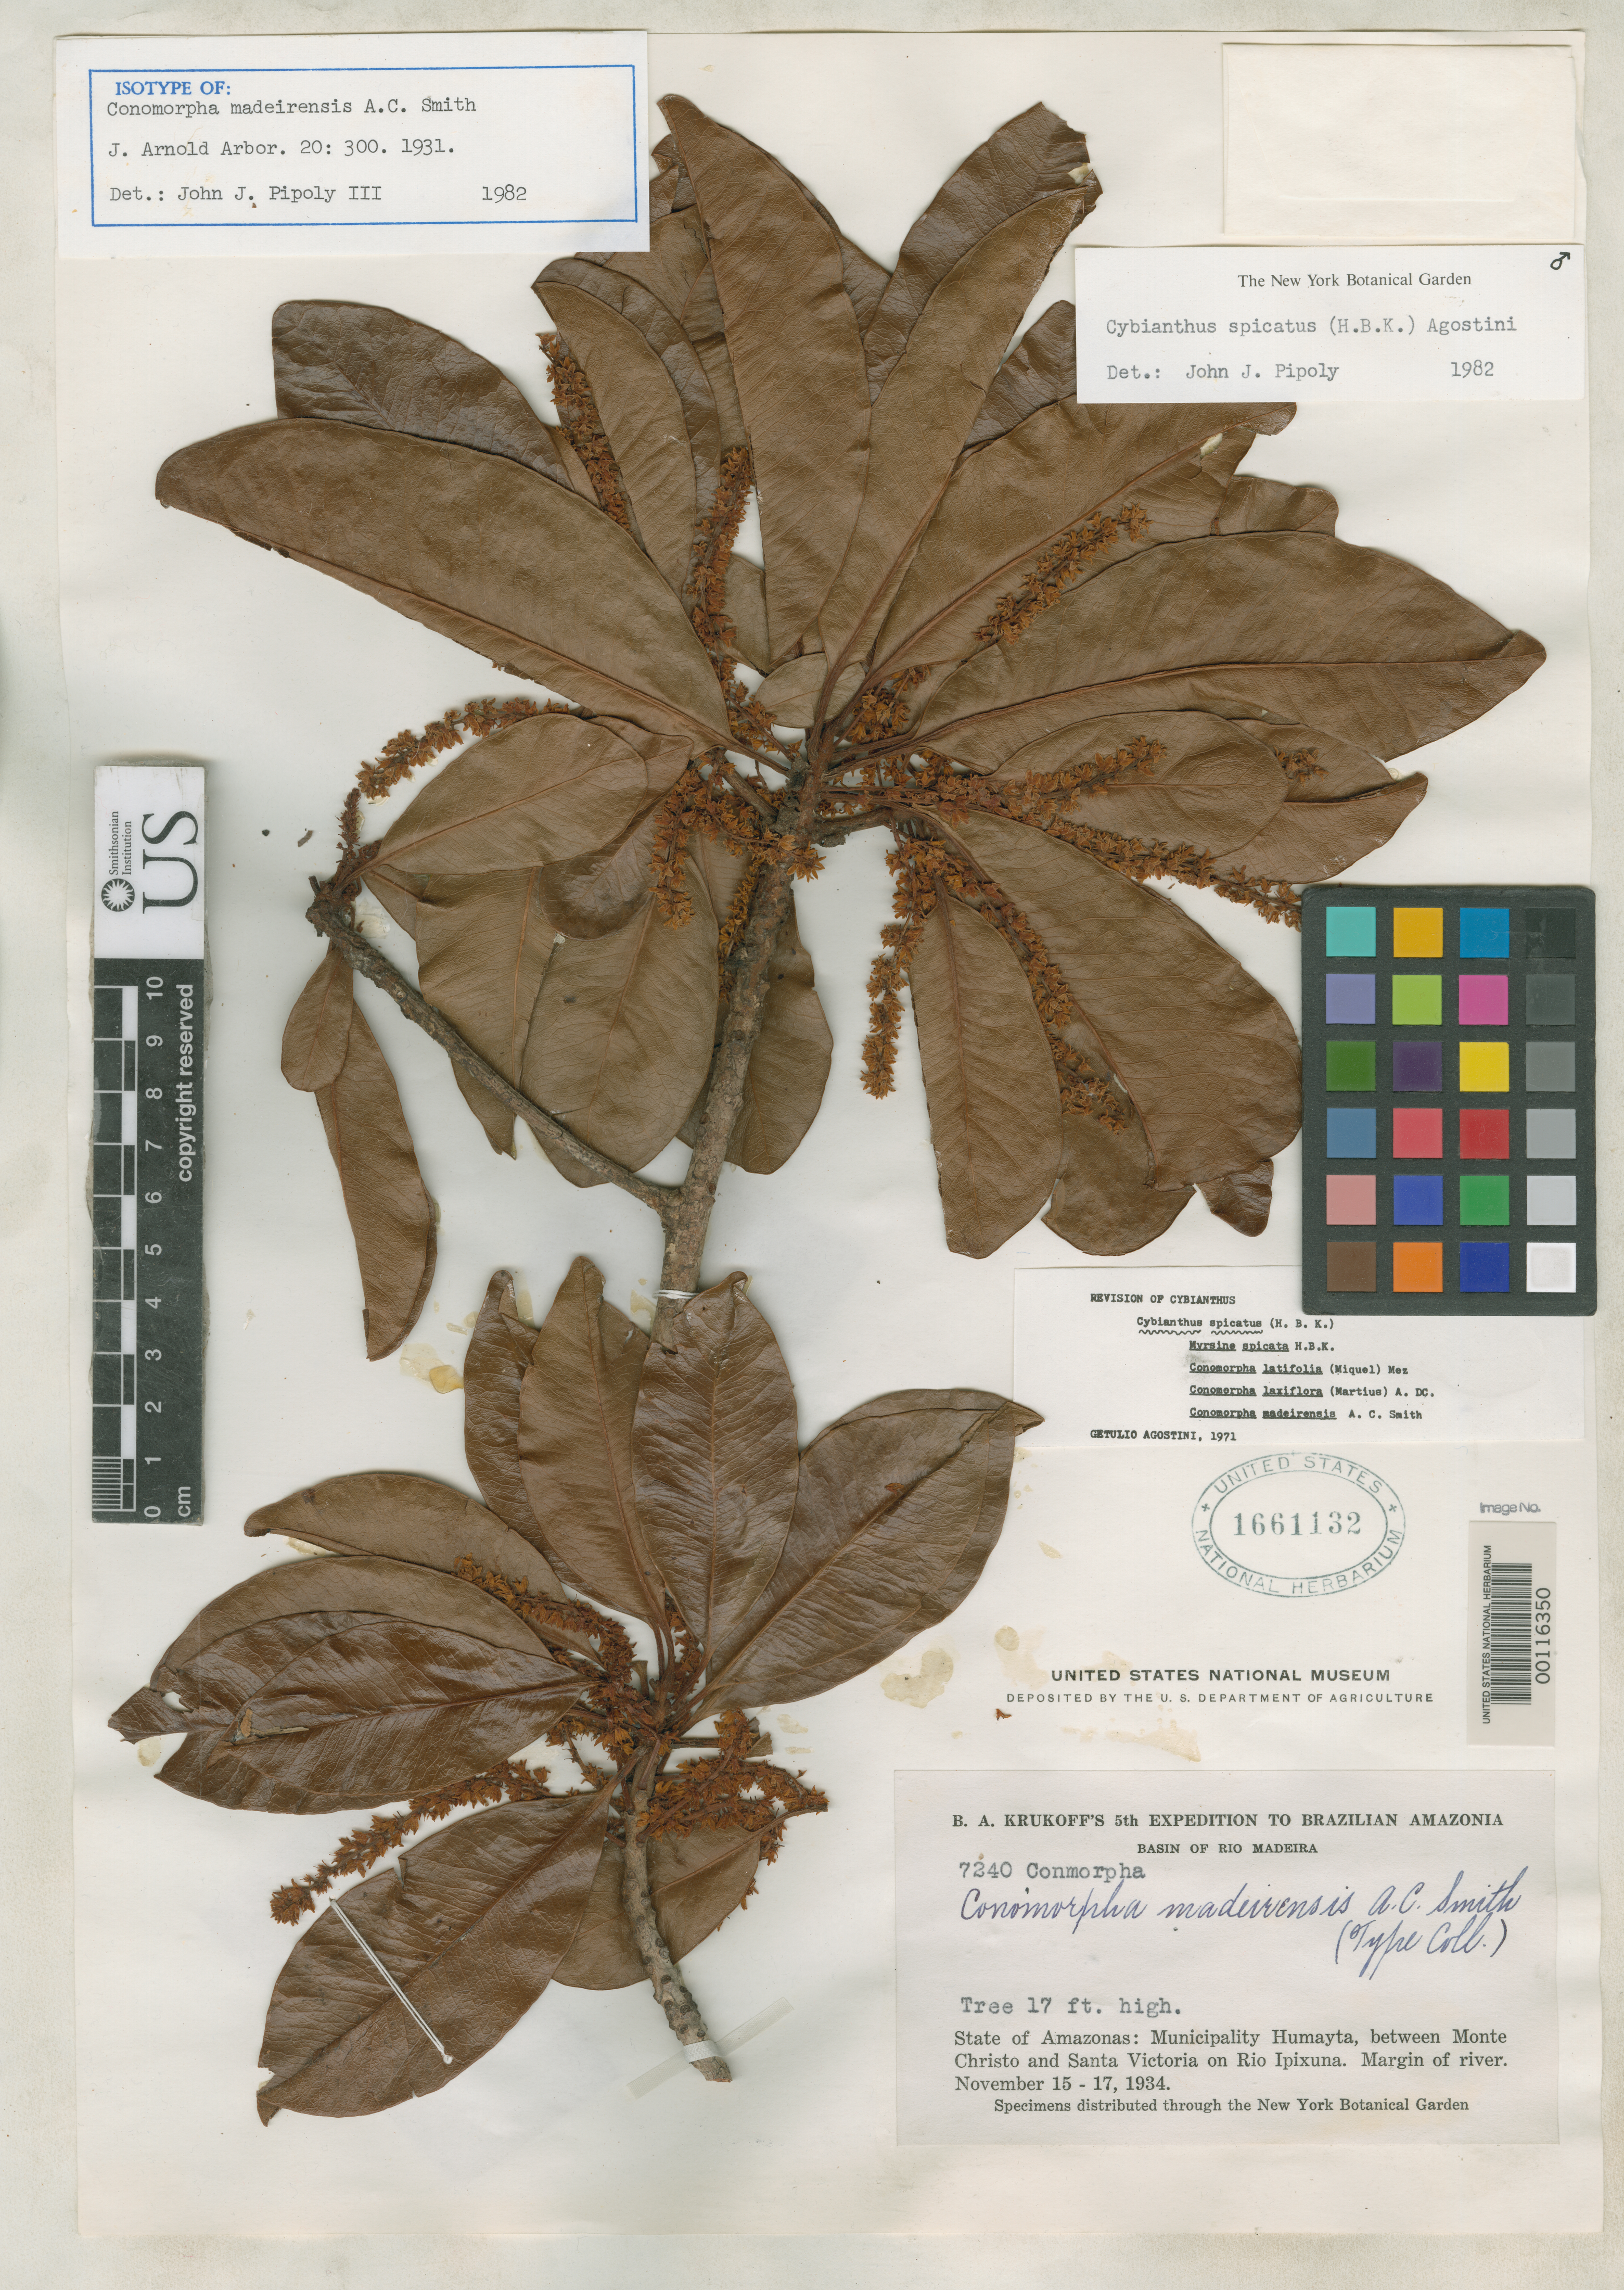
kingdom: Plantae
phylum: Tracheophyta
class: Magnoliopsida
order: Ericales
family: Primulaceae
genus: Conomorpha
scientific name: Conomorpha madeirensis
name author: A.C. Sm.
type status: Isotype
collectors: B. A. Krukoff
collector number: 7240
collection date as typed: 15 Nov 1934 to 17 Nov 1934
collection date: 1934-11-15/1934-11-17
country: Brazil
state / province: Amazonas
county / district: Humaitá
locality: Between Montechristo and Santa Victoriuma.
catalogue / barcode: US 1661132